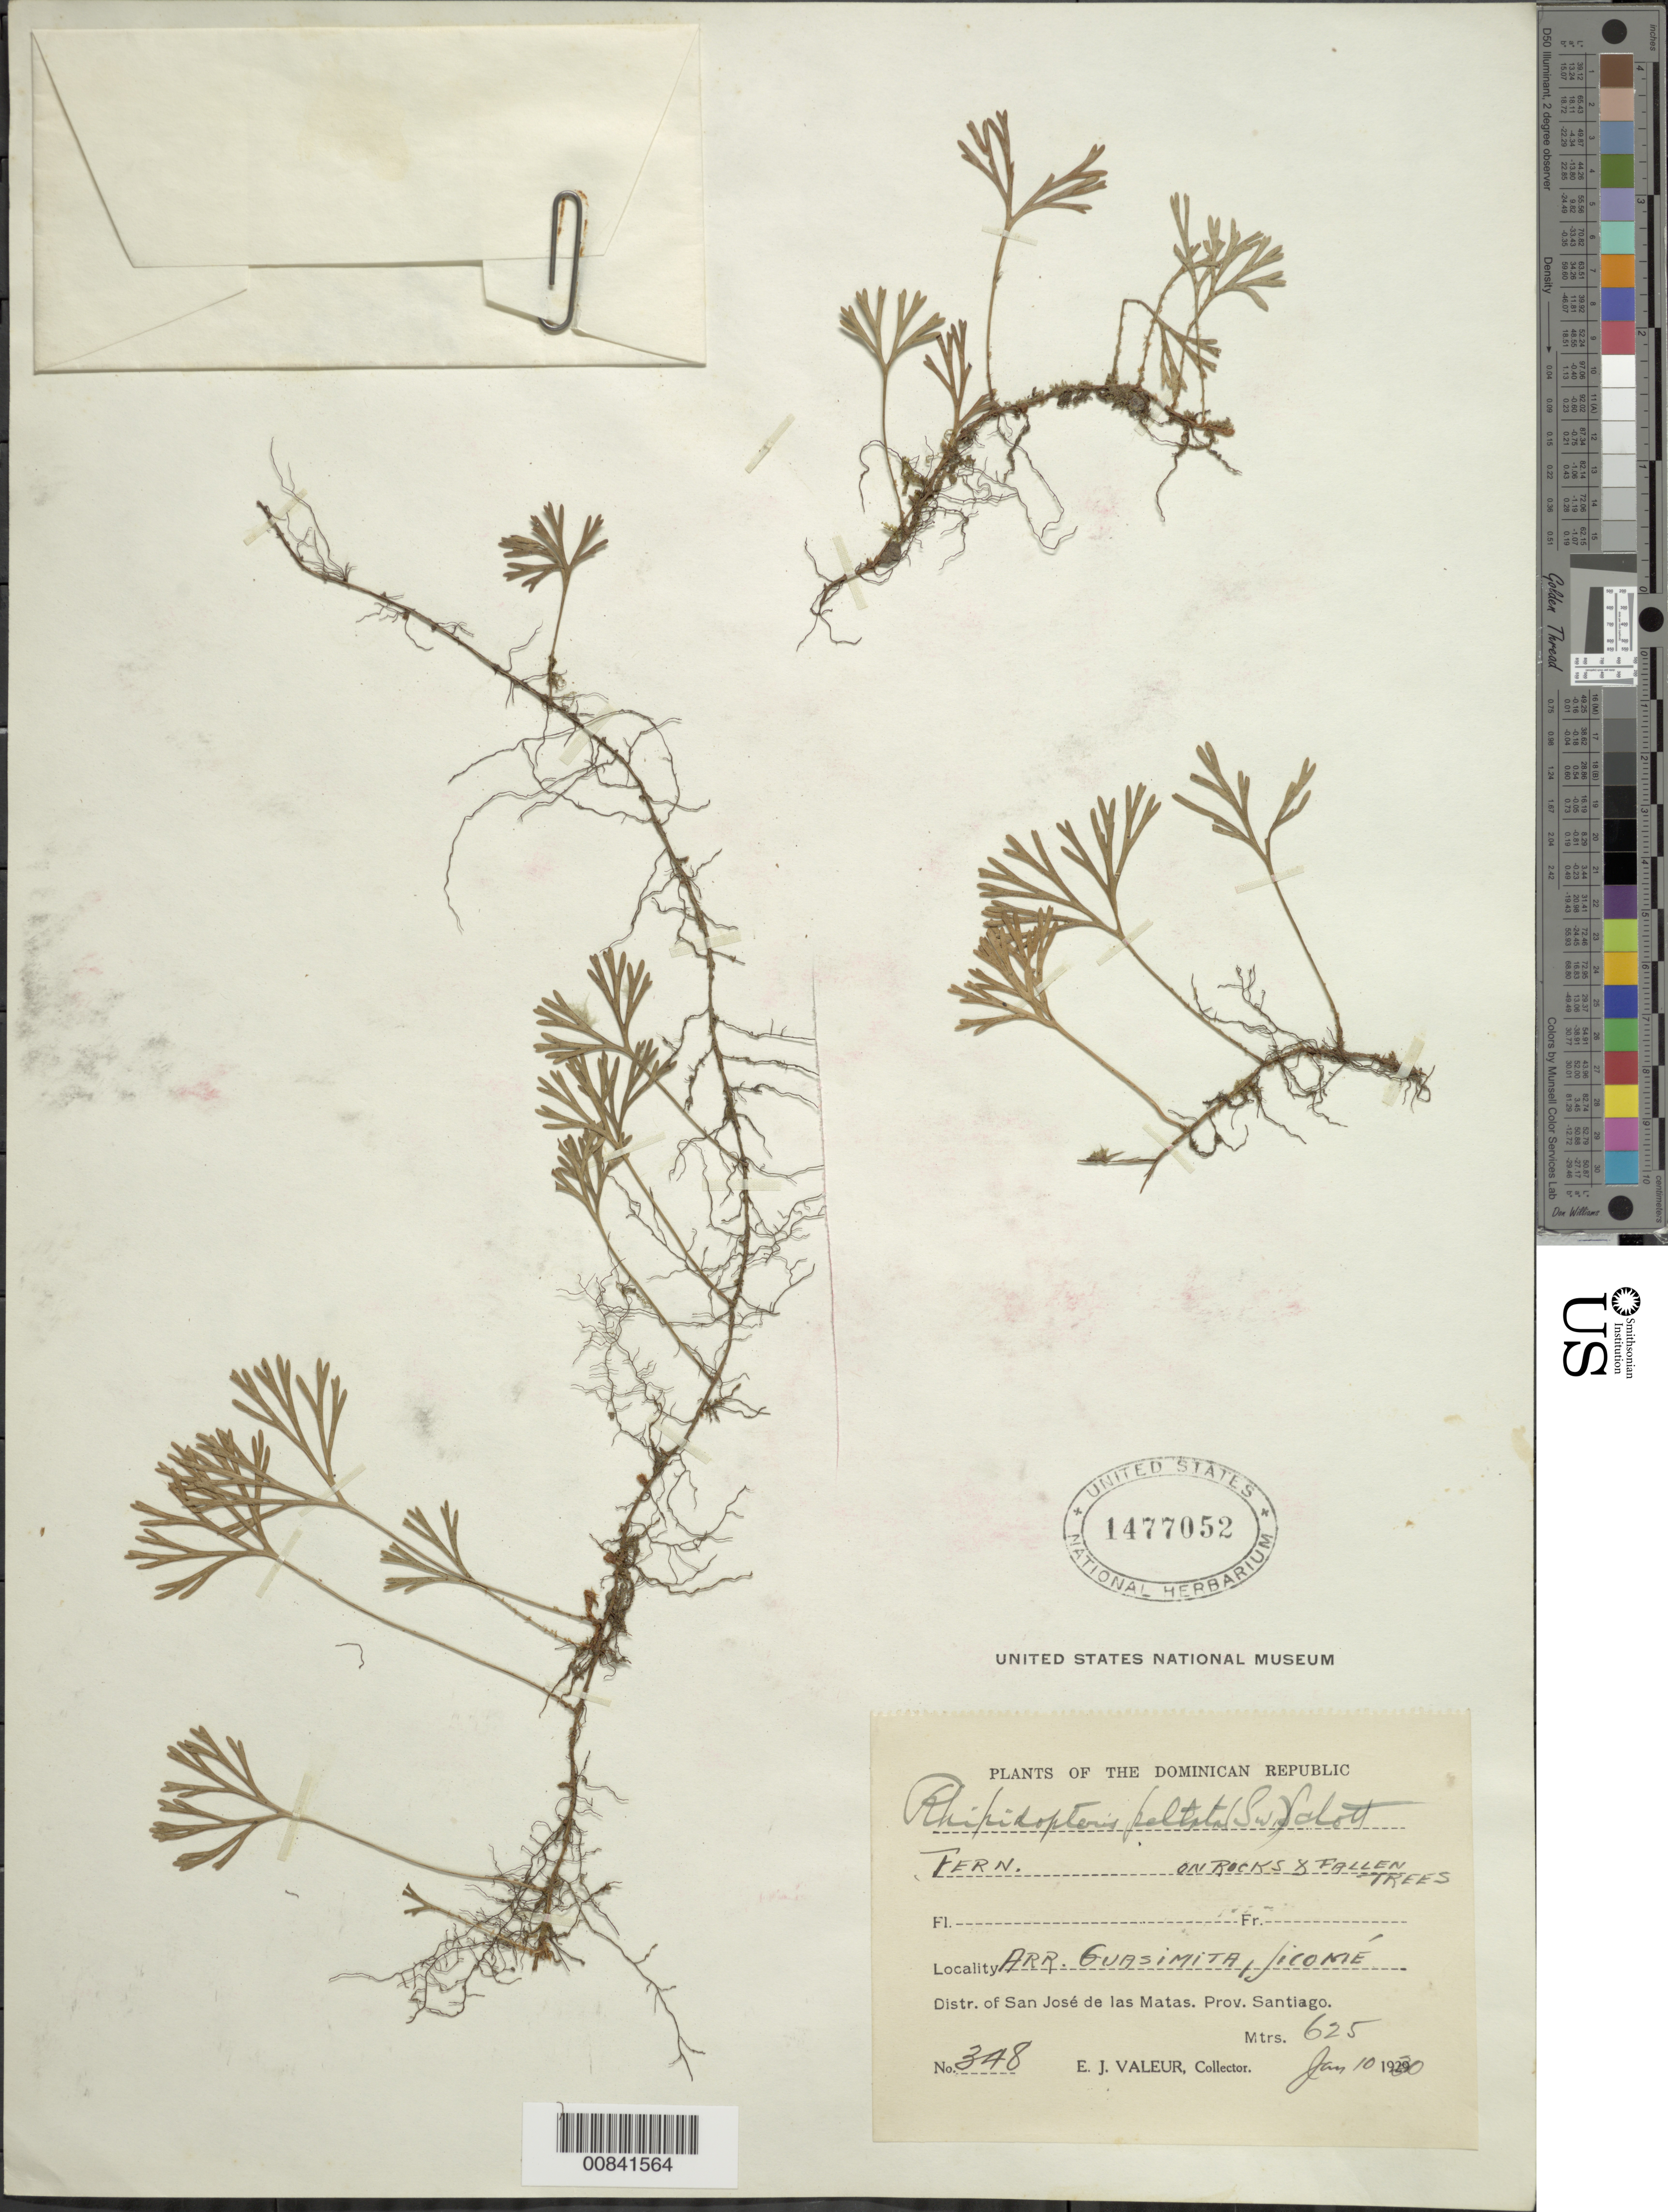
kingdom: Plantae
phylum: Tracheophyta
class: Polypodiopsida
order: Polypodiales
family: Dryopteridaceae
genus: Elaphoglossum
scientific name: Elaphoglossum peltatum f. peltatum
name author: (Sw.) Urb.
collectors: E. Valeur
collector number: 348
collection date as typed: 10 Jan 1930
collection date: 1930-01-10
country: Dominican Republic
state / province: Santiago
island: Hispaniola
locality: Dist. San José de las Matas, Arr. Guasimita, Jicomé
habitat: On rocks and fallen trees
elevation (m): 625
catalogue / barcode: US 1477052